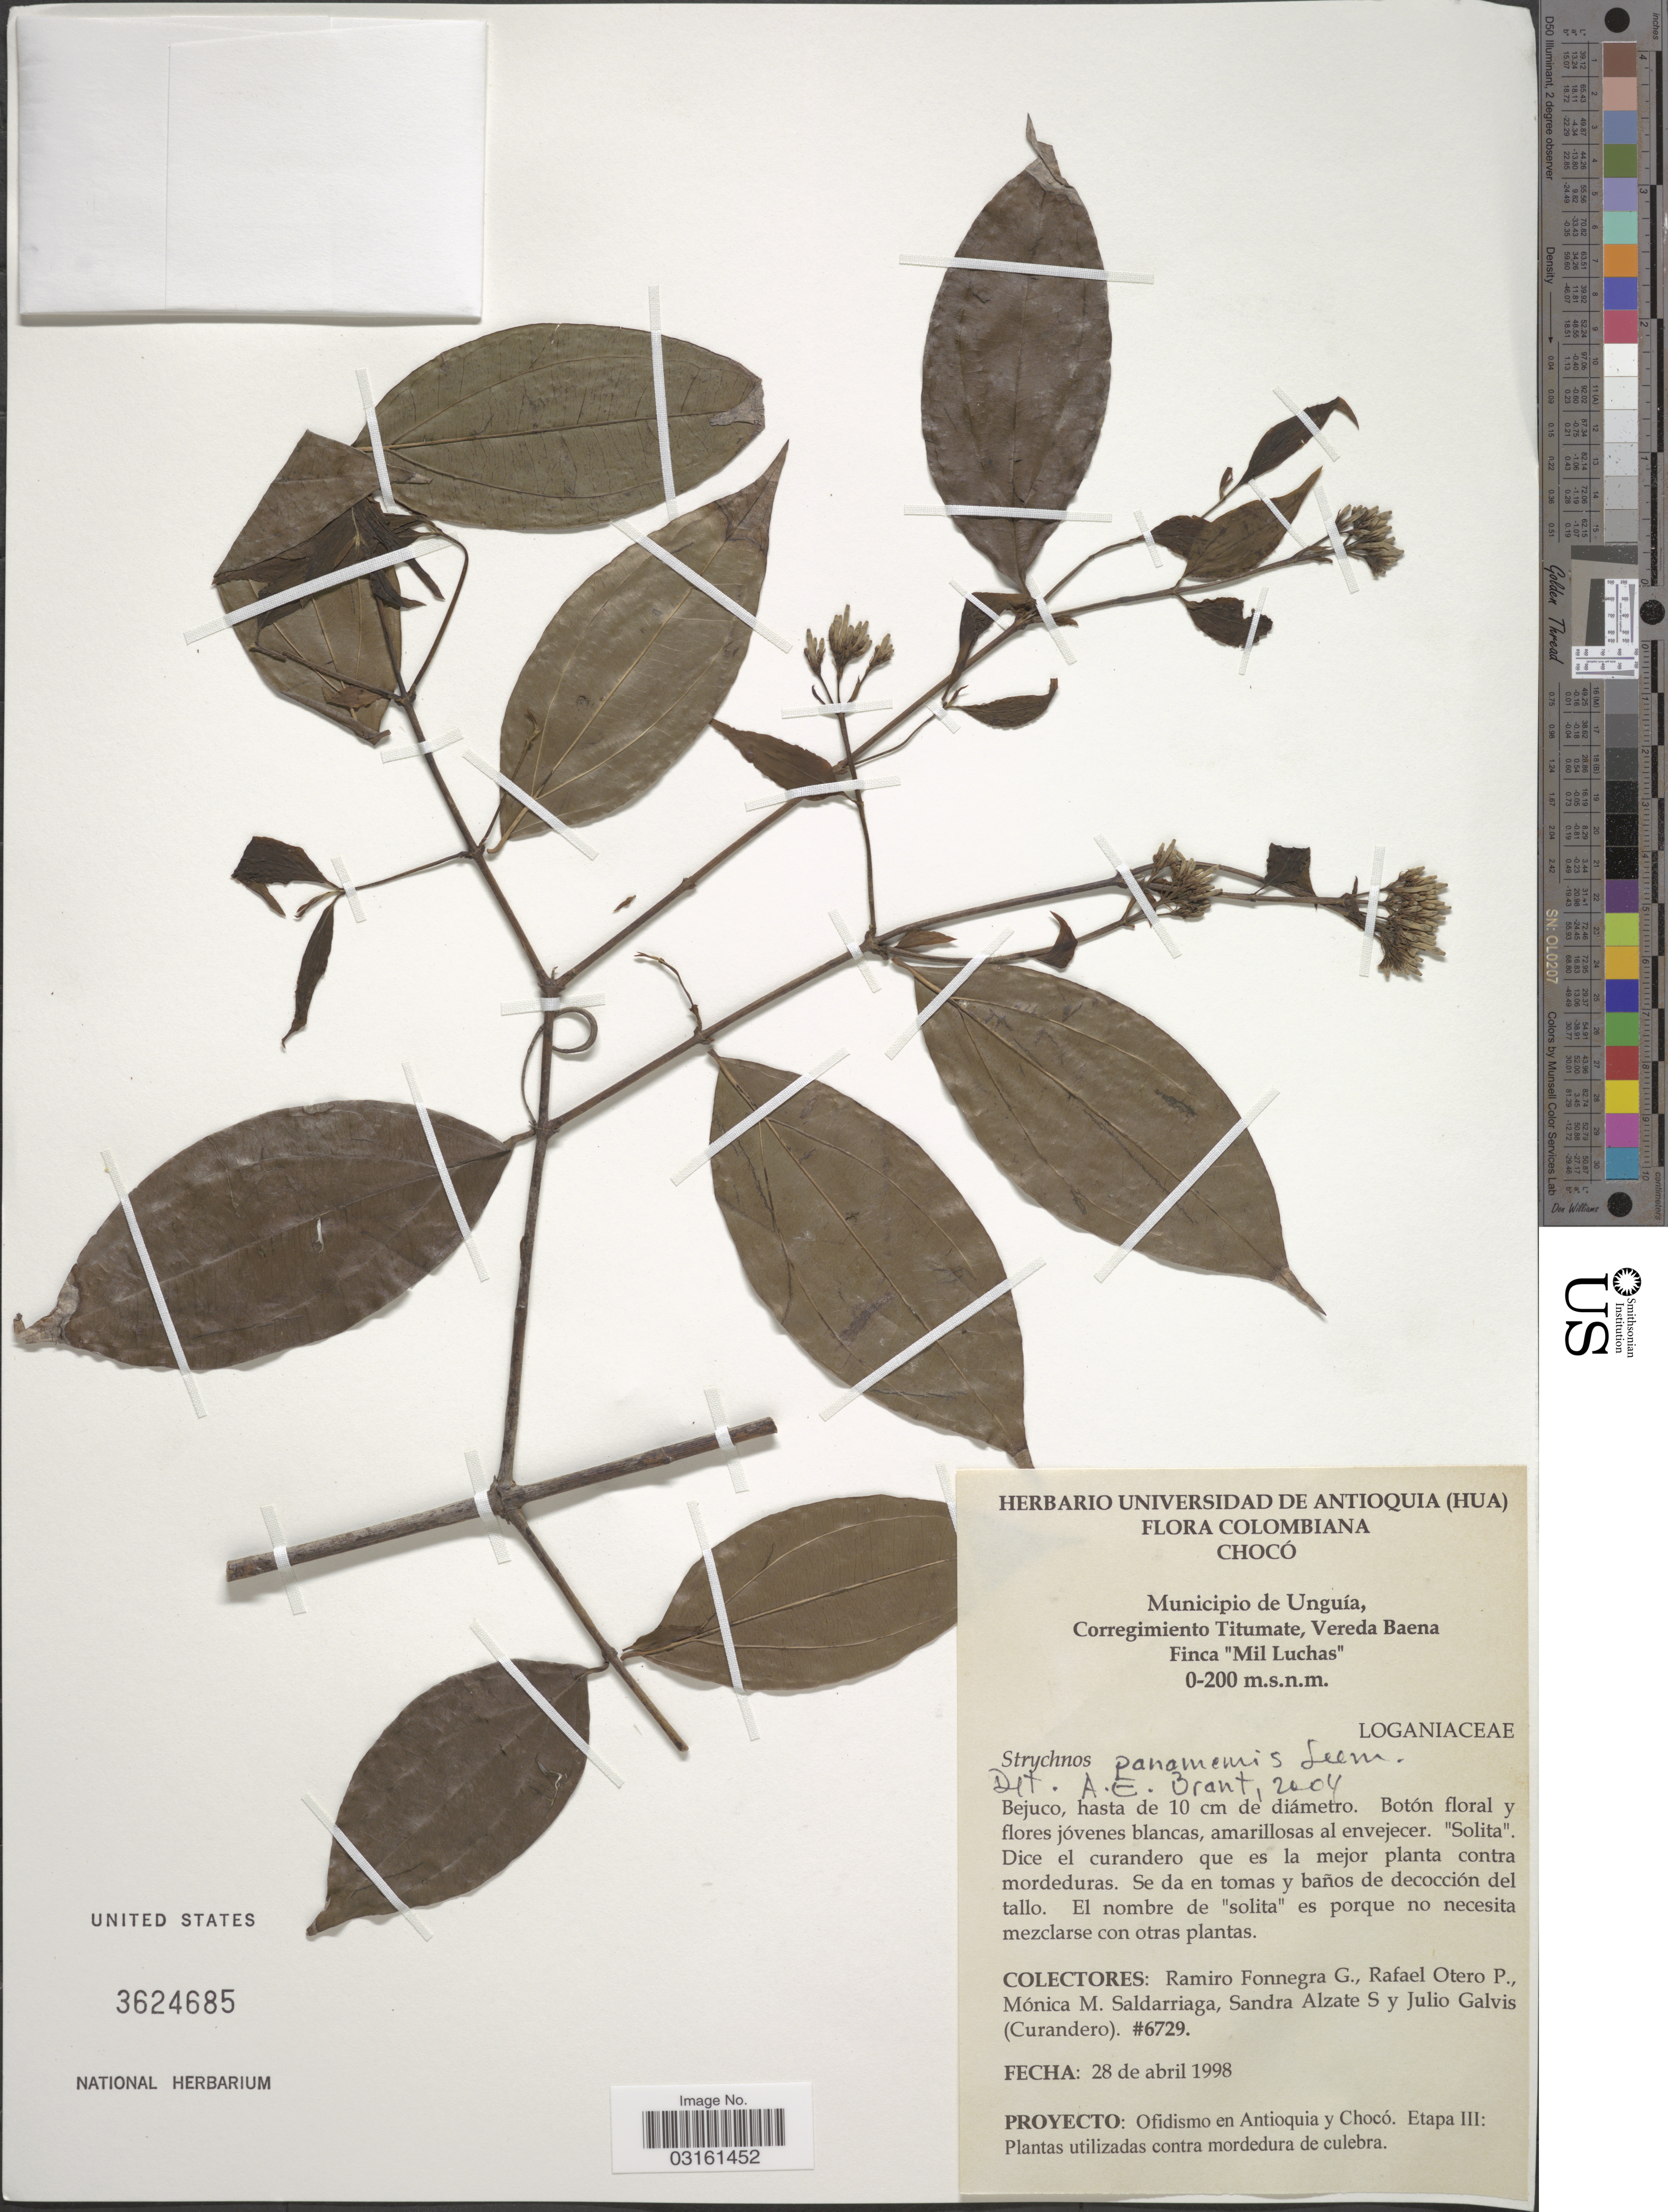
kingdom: Plantae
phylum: Tracheophyta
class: Magnoliopsida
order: Gentianales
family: Loganiaceae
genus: Strychnos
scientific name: Strychnos panurensis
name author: Sprague & Sandwith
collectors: R. Fonnegra G., R. Otero P., M. Saldarriaga, S. Alzate S. & J. Galvis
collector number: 6729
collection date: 1998-04-28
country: Colombia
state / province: Chocó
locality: Municipio de Unguía, Corregimiento Titumate, Vereda Baena, Finca "Mil Luchas",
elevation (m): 0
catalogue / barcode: US 3624685